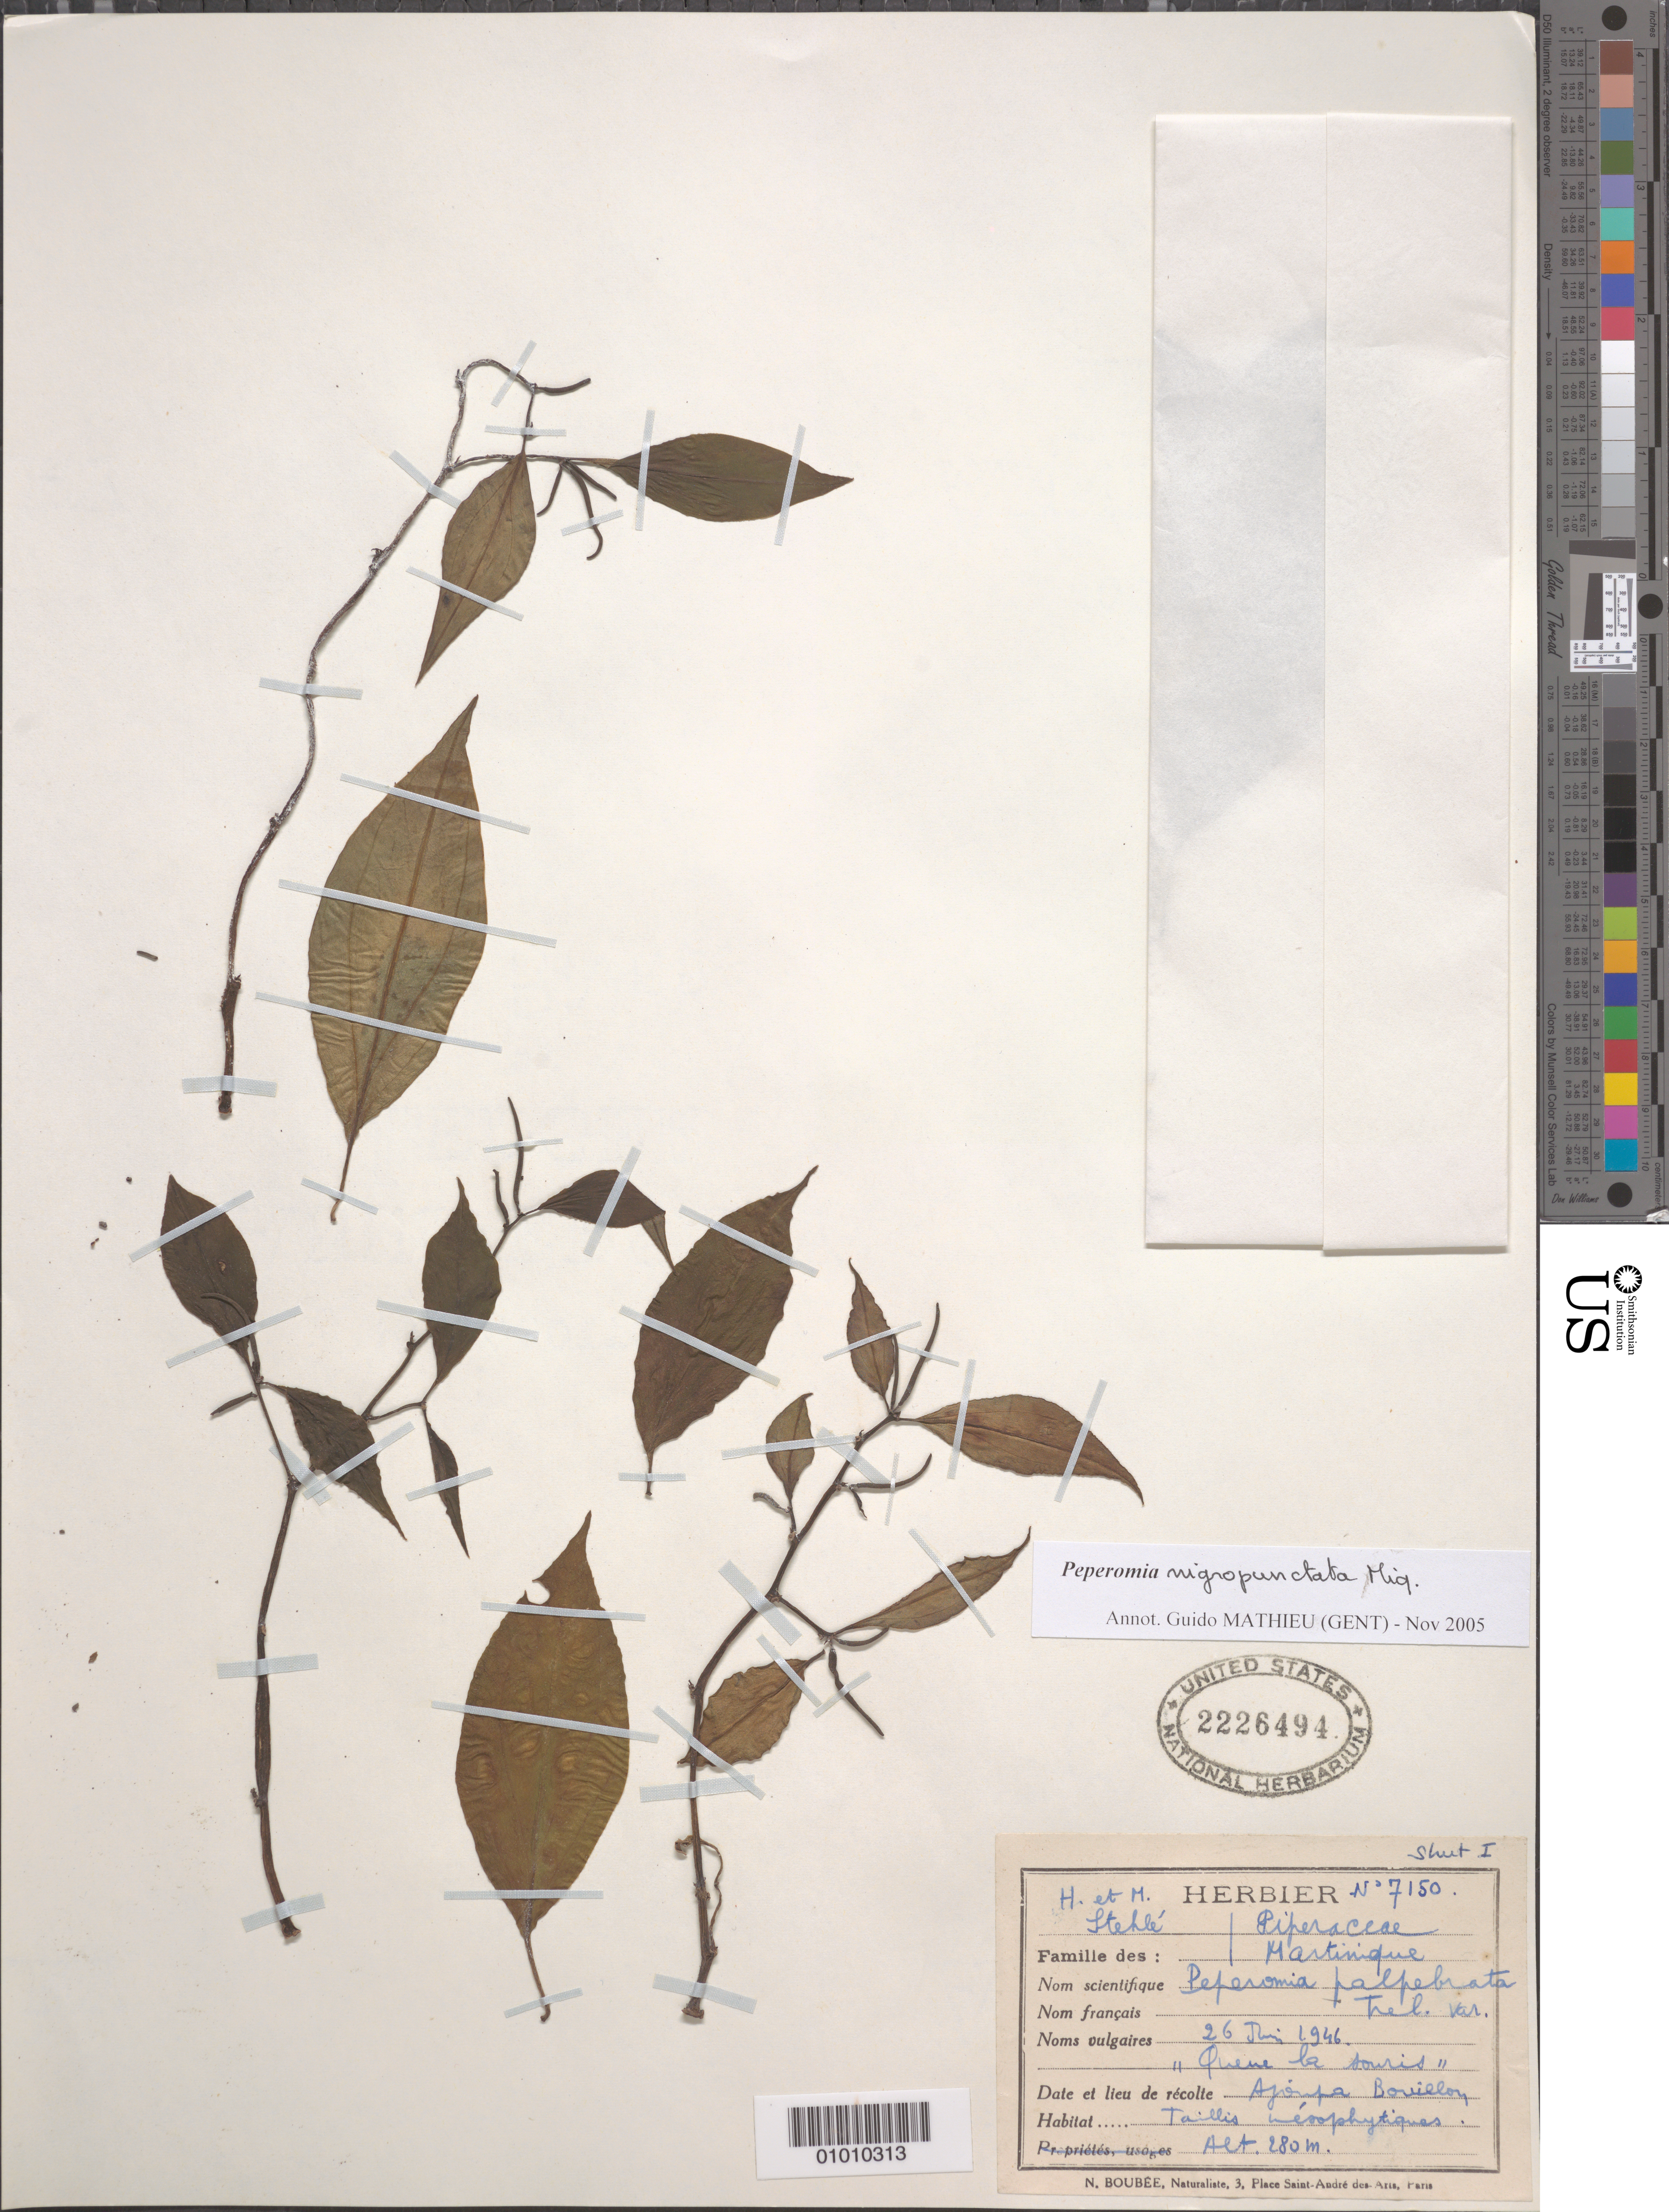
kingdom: Plantae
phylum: Tracheophyta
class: Magnoliopsida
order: Piperales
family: Piperaceae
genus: Peperomia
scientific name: Peperomia nigropunctata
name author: Miq.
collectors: H. Stehlé & M. Stehlé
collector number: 7150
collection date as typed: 26 Jun 1946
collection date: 1946-06-26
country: Martinique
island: Martinique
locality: Ajoupe Bouillon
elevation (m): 280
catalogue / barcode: US 2226494